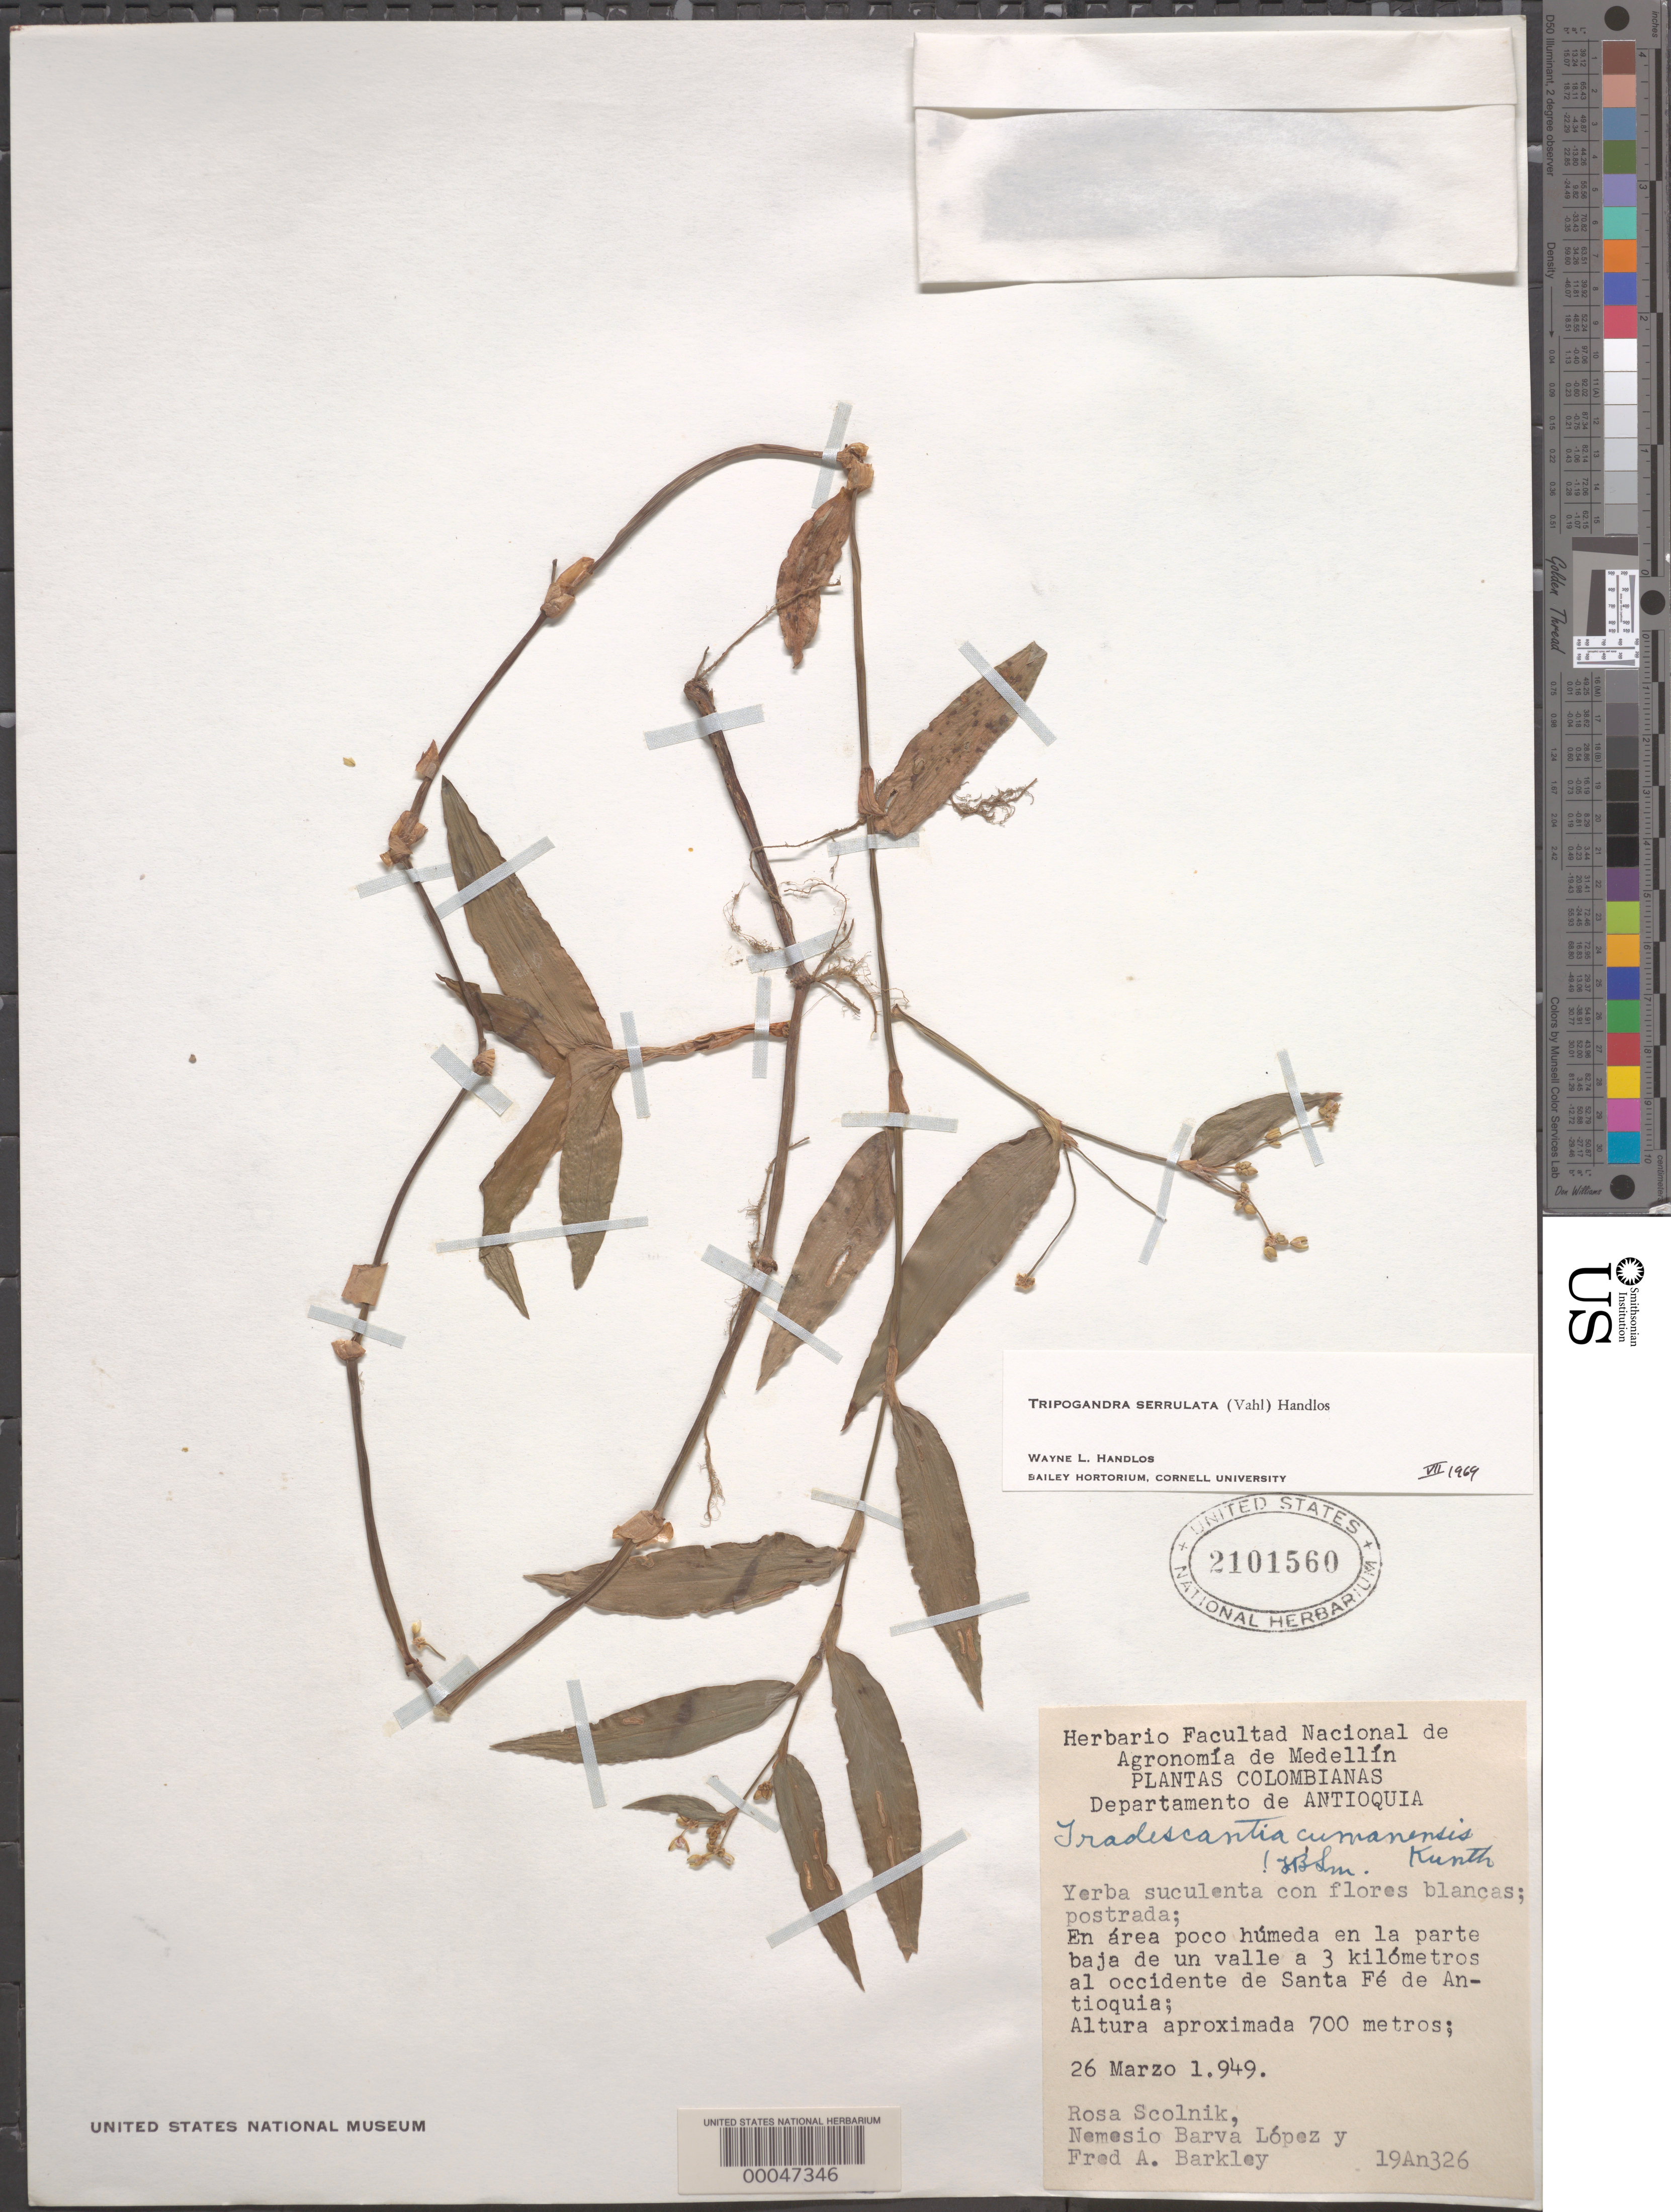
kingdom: Plantae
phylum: Tracheophyta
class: Liliopsida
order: Commelinales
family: Commelinaceae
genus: Tripogandra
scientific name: Tripogandra serrulata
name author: (Vahl) Handlos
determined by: Handlos, W. L.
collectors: R. Scolnik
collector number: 19an326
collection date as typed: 26 Mar 1949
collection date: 1949-03-26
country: Colombia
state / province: Antioquia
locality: Santa fe de Antioquia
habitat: Moist soil, valley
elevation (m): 700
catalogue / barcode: US 2101560